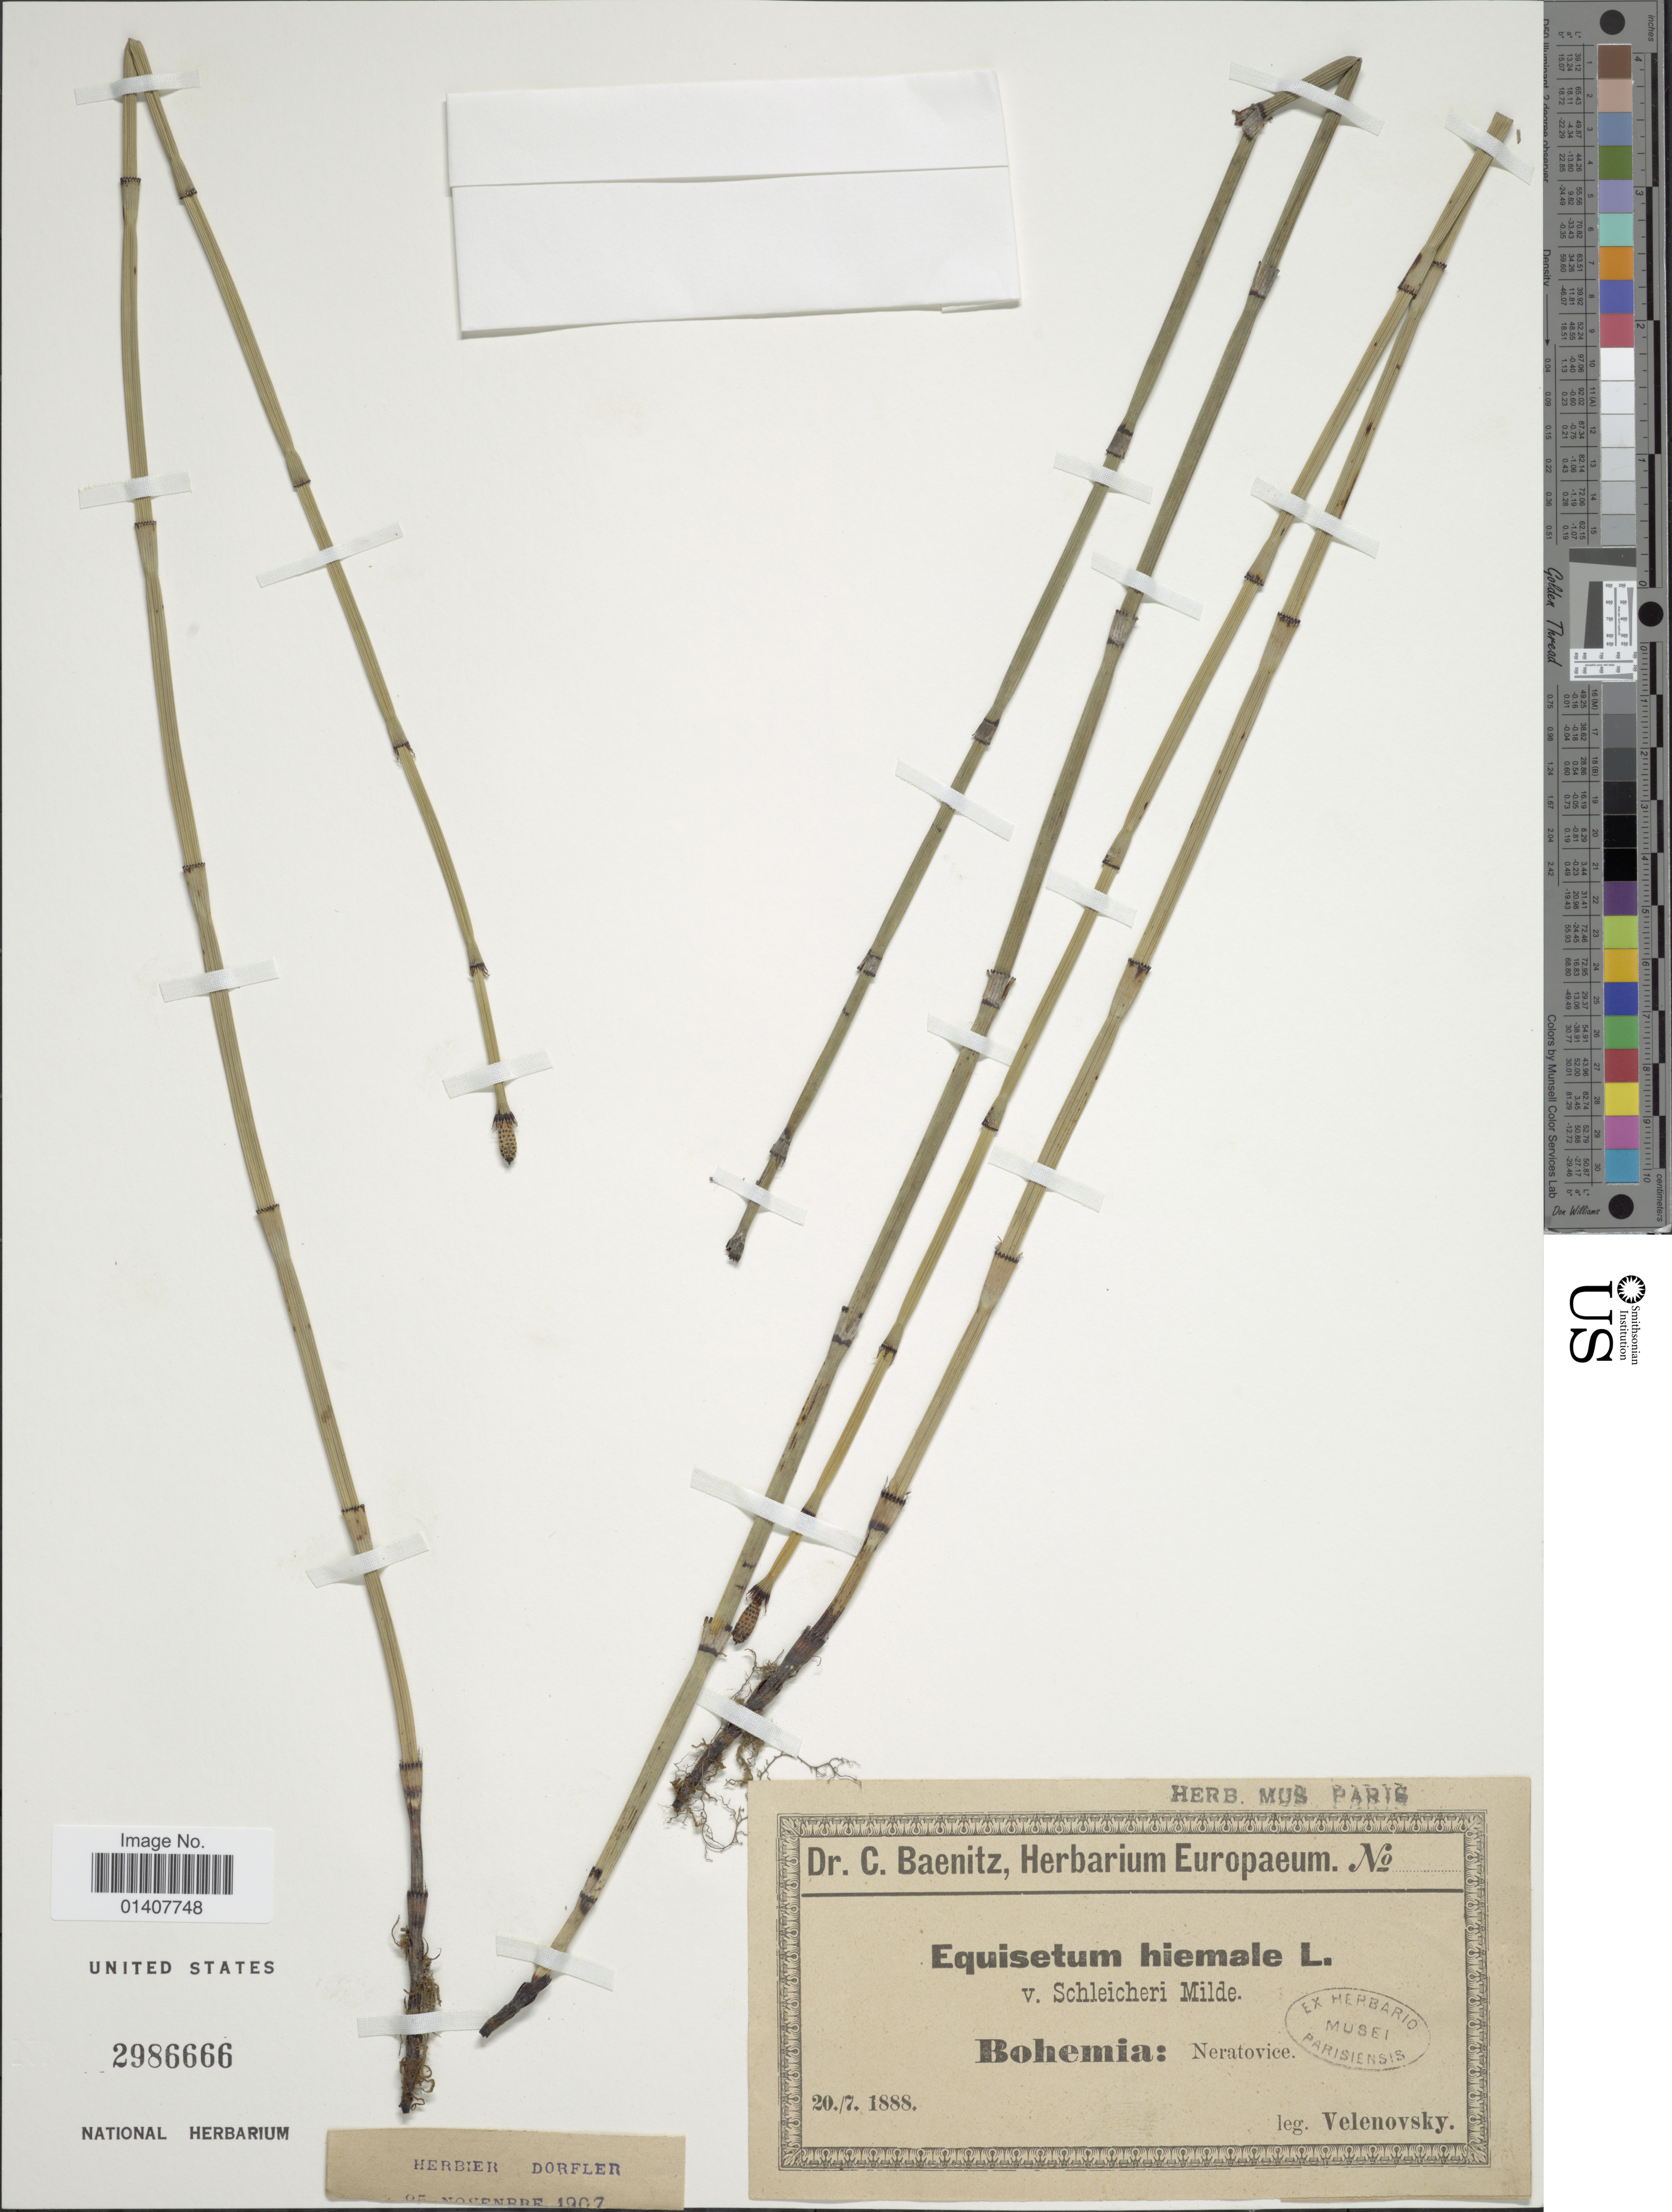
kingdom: Plantae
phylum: Tracheophyta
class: Polypodiopsida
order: Equisetales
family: Equisetaceae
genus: Equisetum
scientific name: Equisetum hyemale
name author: L.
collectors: Velenovsky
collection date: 1888-07-20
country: Czechia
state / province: Central Bohemian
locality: Bohemia: Nertovice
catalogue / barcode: US 2986666